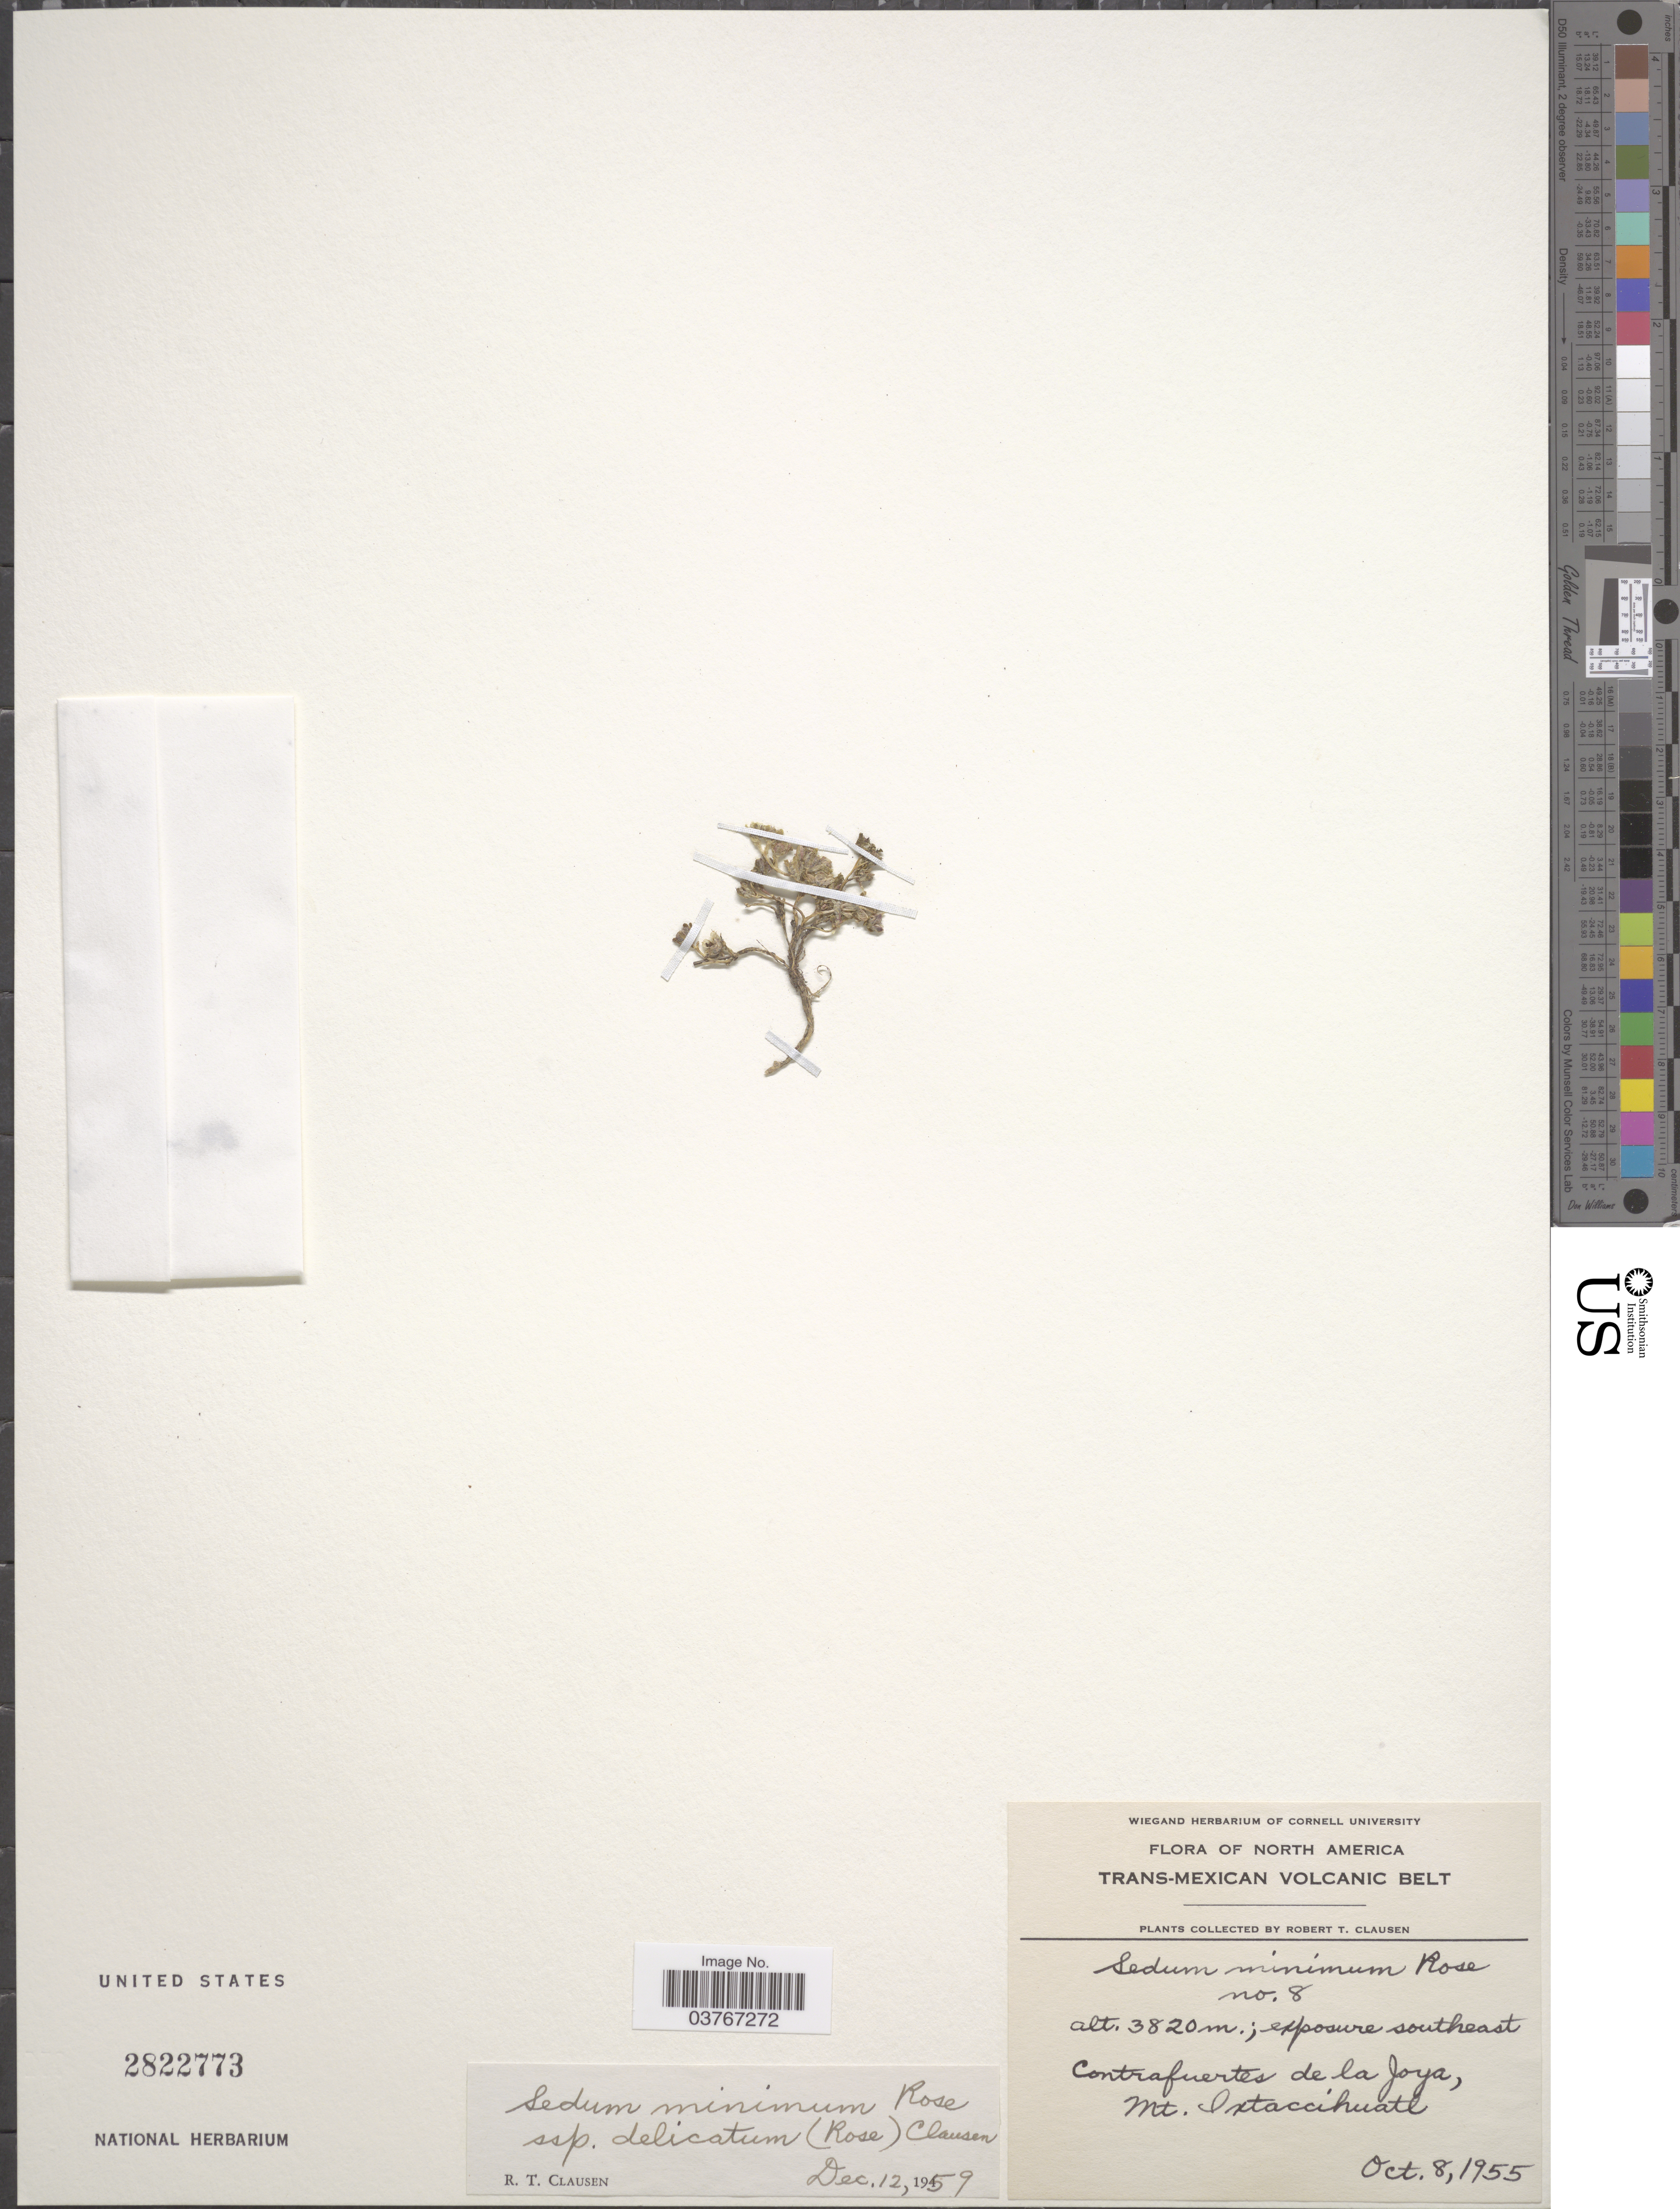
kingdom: Plantae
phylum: Tracheophyta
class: Magnoliopsida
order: Saxifragales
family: Crassulaceae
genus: Sedum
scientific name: Sedum minimum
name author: Rose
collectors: R. T. Clausen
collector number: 8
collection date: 1955-10-08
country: Mexico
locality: Trans-Mexican Volanic Bellt. Exposure southeast. Contrafuertes de la Joya, Mt. Ixtaccihuatl.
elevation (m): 3820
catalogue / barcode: US 2822773